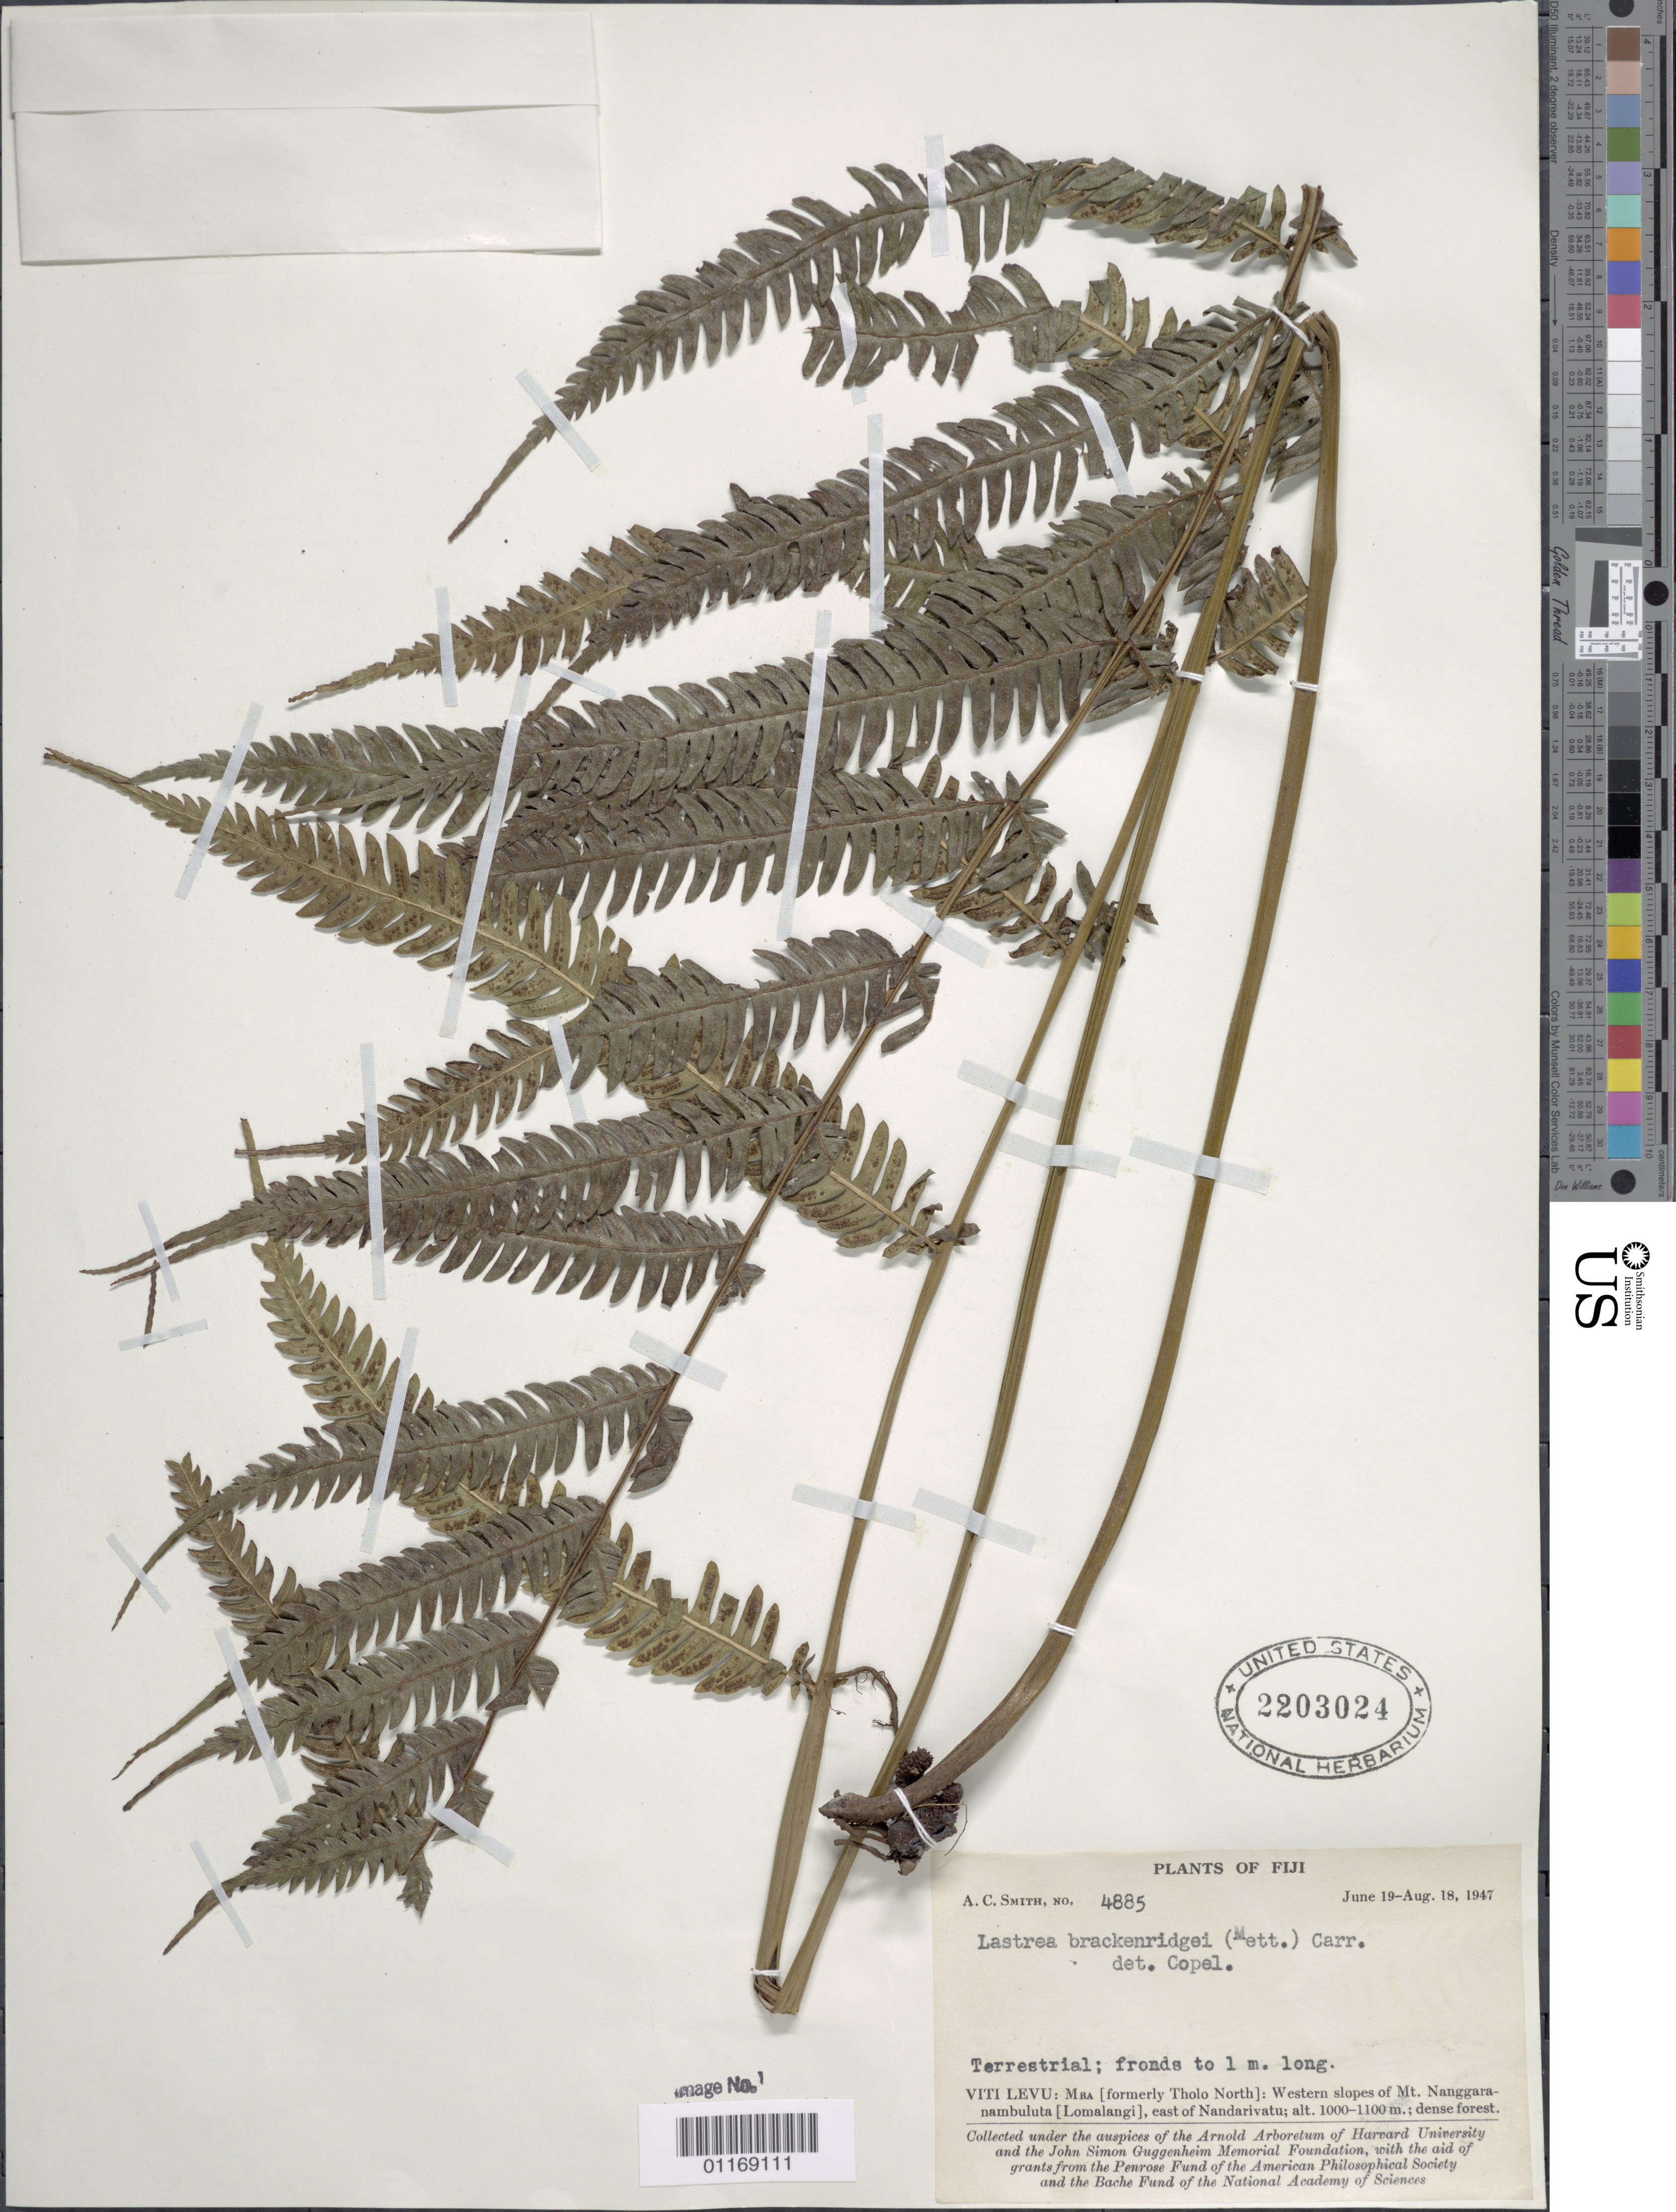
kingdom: Plantae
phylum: Tracheophyta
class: Polypodiopsida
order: Polypodiales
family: Thelypteridaceae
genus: Plesioneuron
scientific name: Plesioneuron attenuatum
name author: (Brack.) Holttum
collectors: A. C. Smith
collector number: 4885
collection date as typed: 19 Jun 1947 to 18 Aug 1947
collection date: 1947-06-19/1947-08-18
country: Fiji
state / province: Western Division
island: Viti Levu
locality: Mba Prov. (formerly tholo north), western slopes of mt nanggaranambuluta (lomalangi), e of nandarivatu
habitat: Dense forest.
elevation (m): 1000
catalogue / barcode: US 2203024